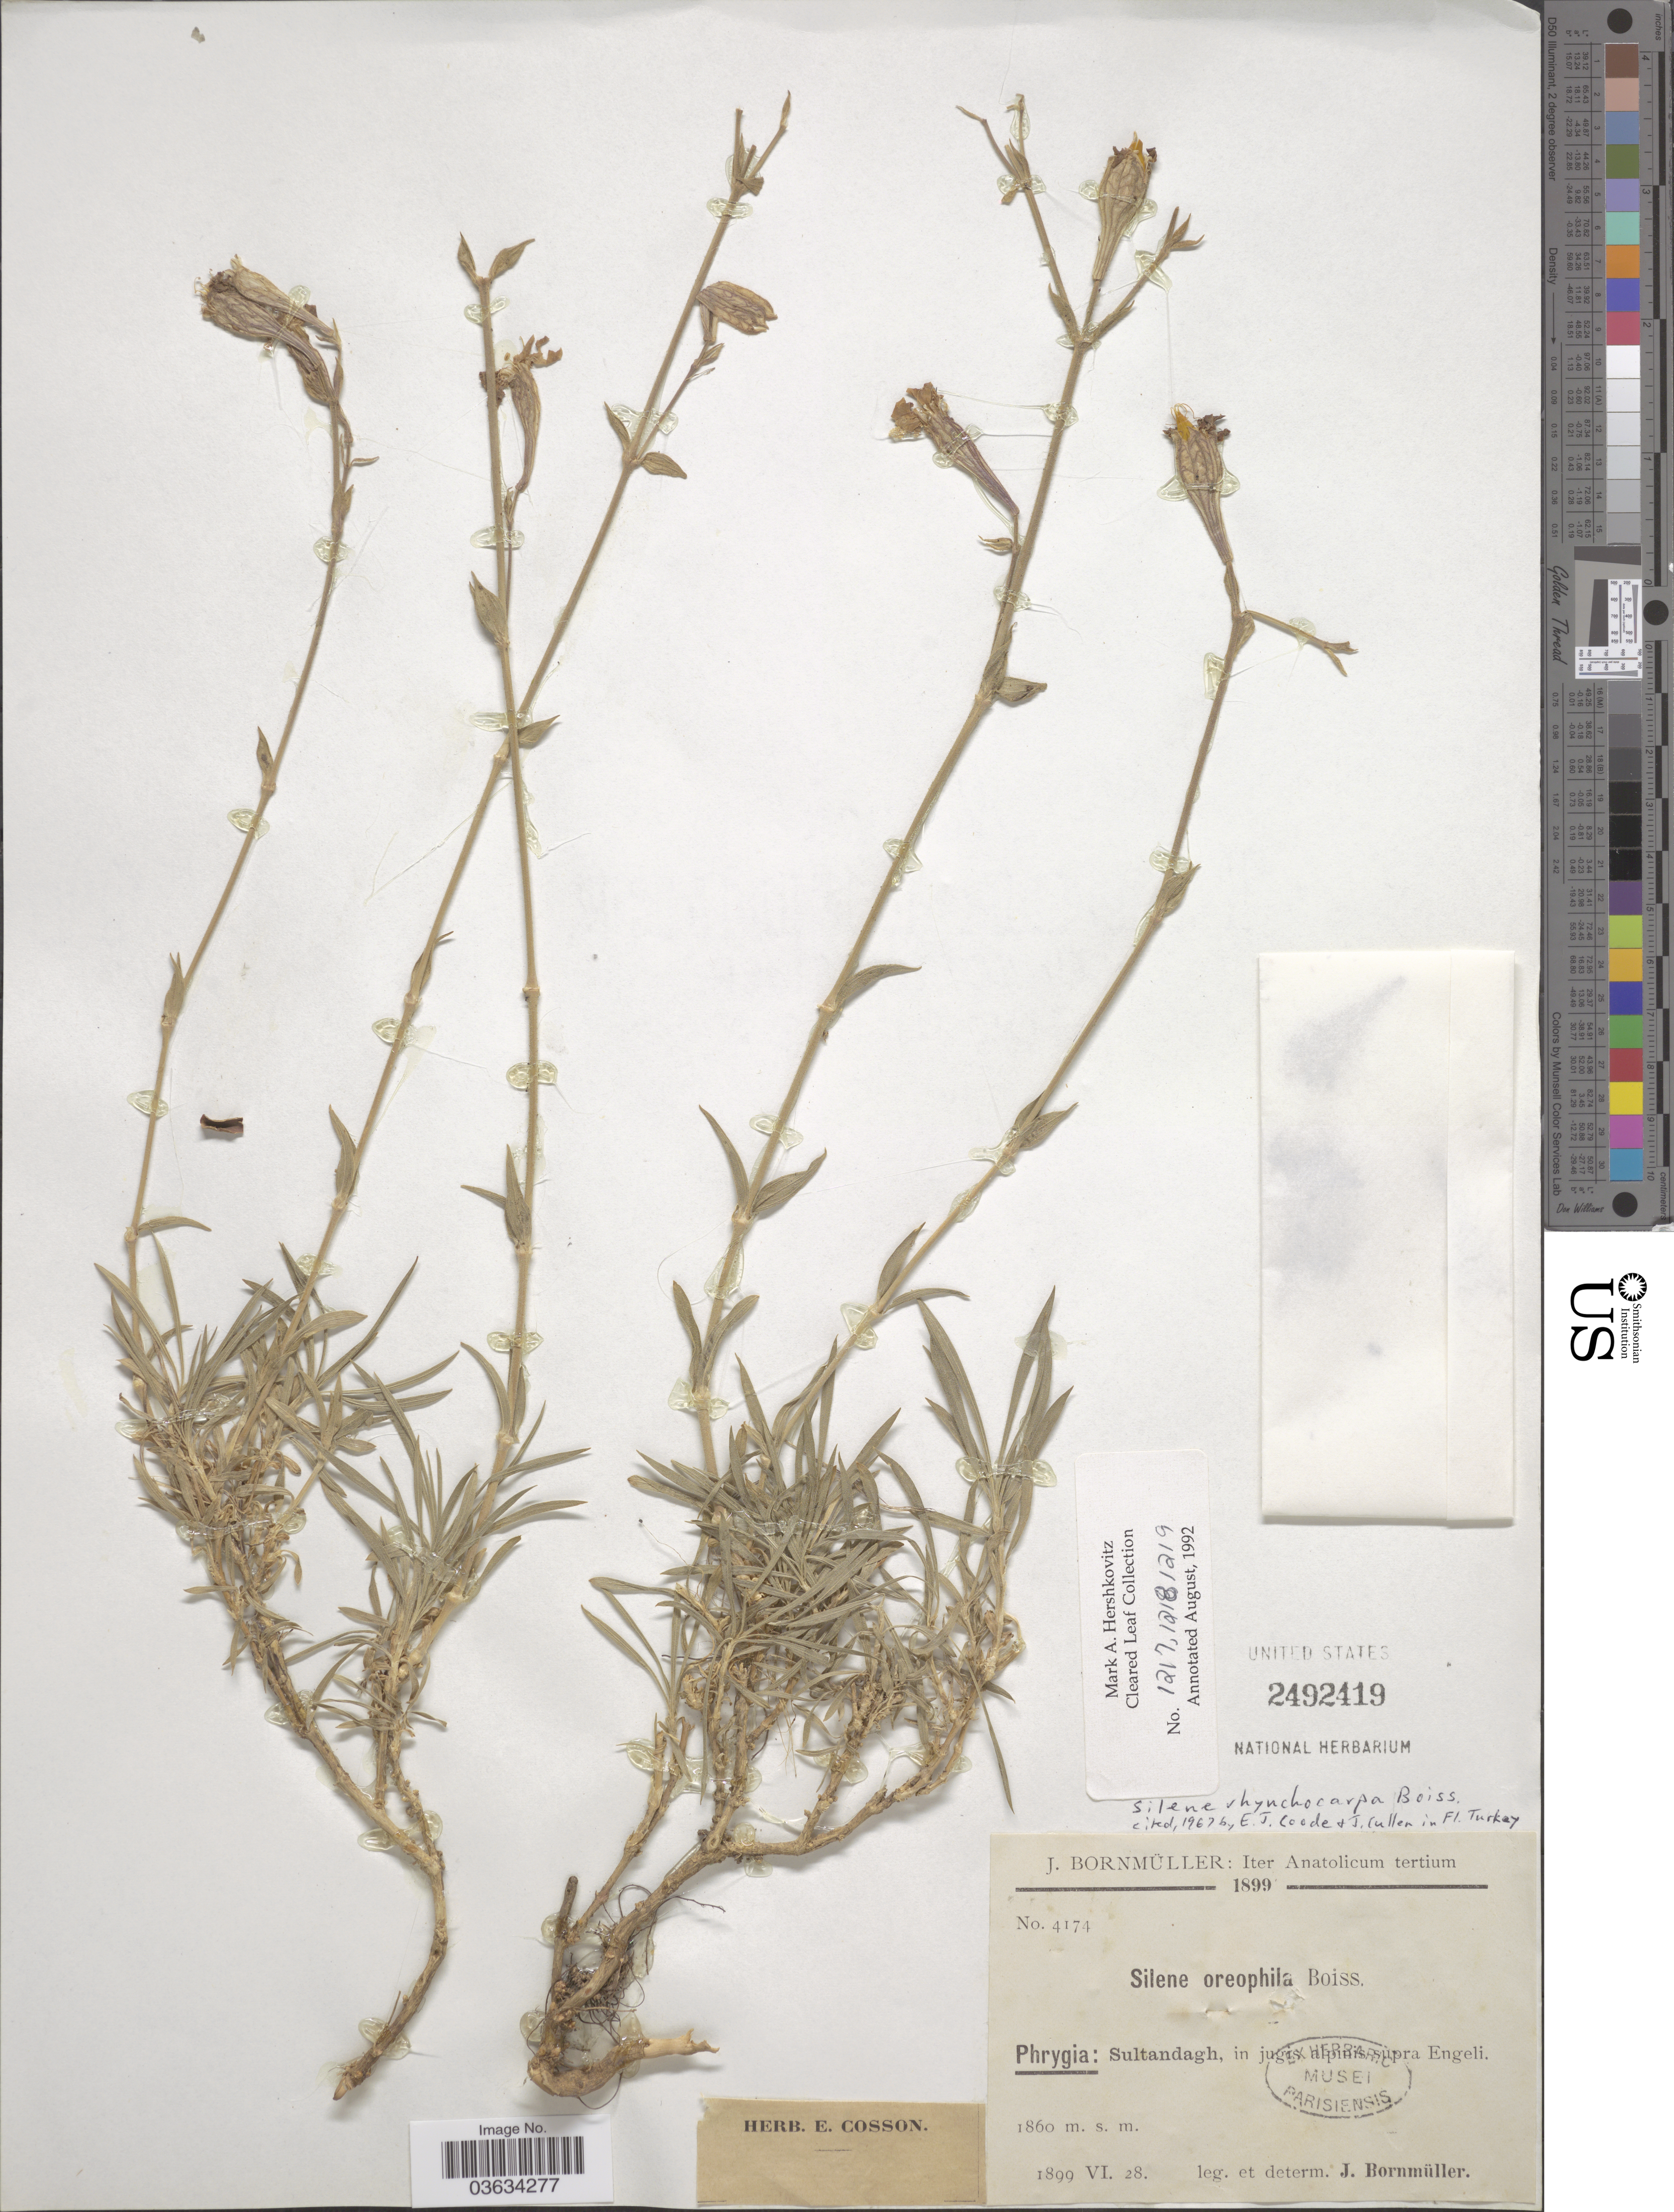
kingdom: Plantae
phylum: Tracheophyta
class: Magnoliopsida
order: Caryophyllales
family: Caryophyllaceae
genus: Silene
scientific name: Silene rhynchocarpa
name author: Boiss.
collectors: J. Bornmüller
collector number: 4174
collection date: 1899-06-28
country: Turkey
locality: Phrygia: Sultandagh, in jugis alpinis supra Engeli.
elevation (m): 1860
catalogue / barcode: US 2492419